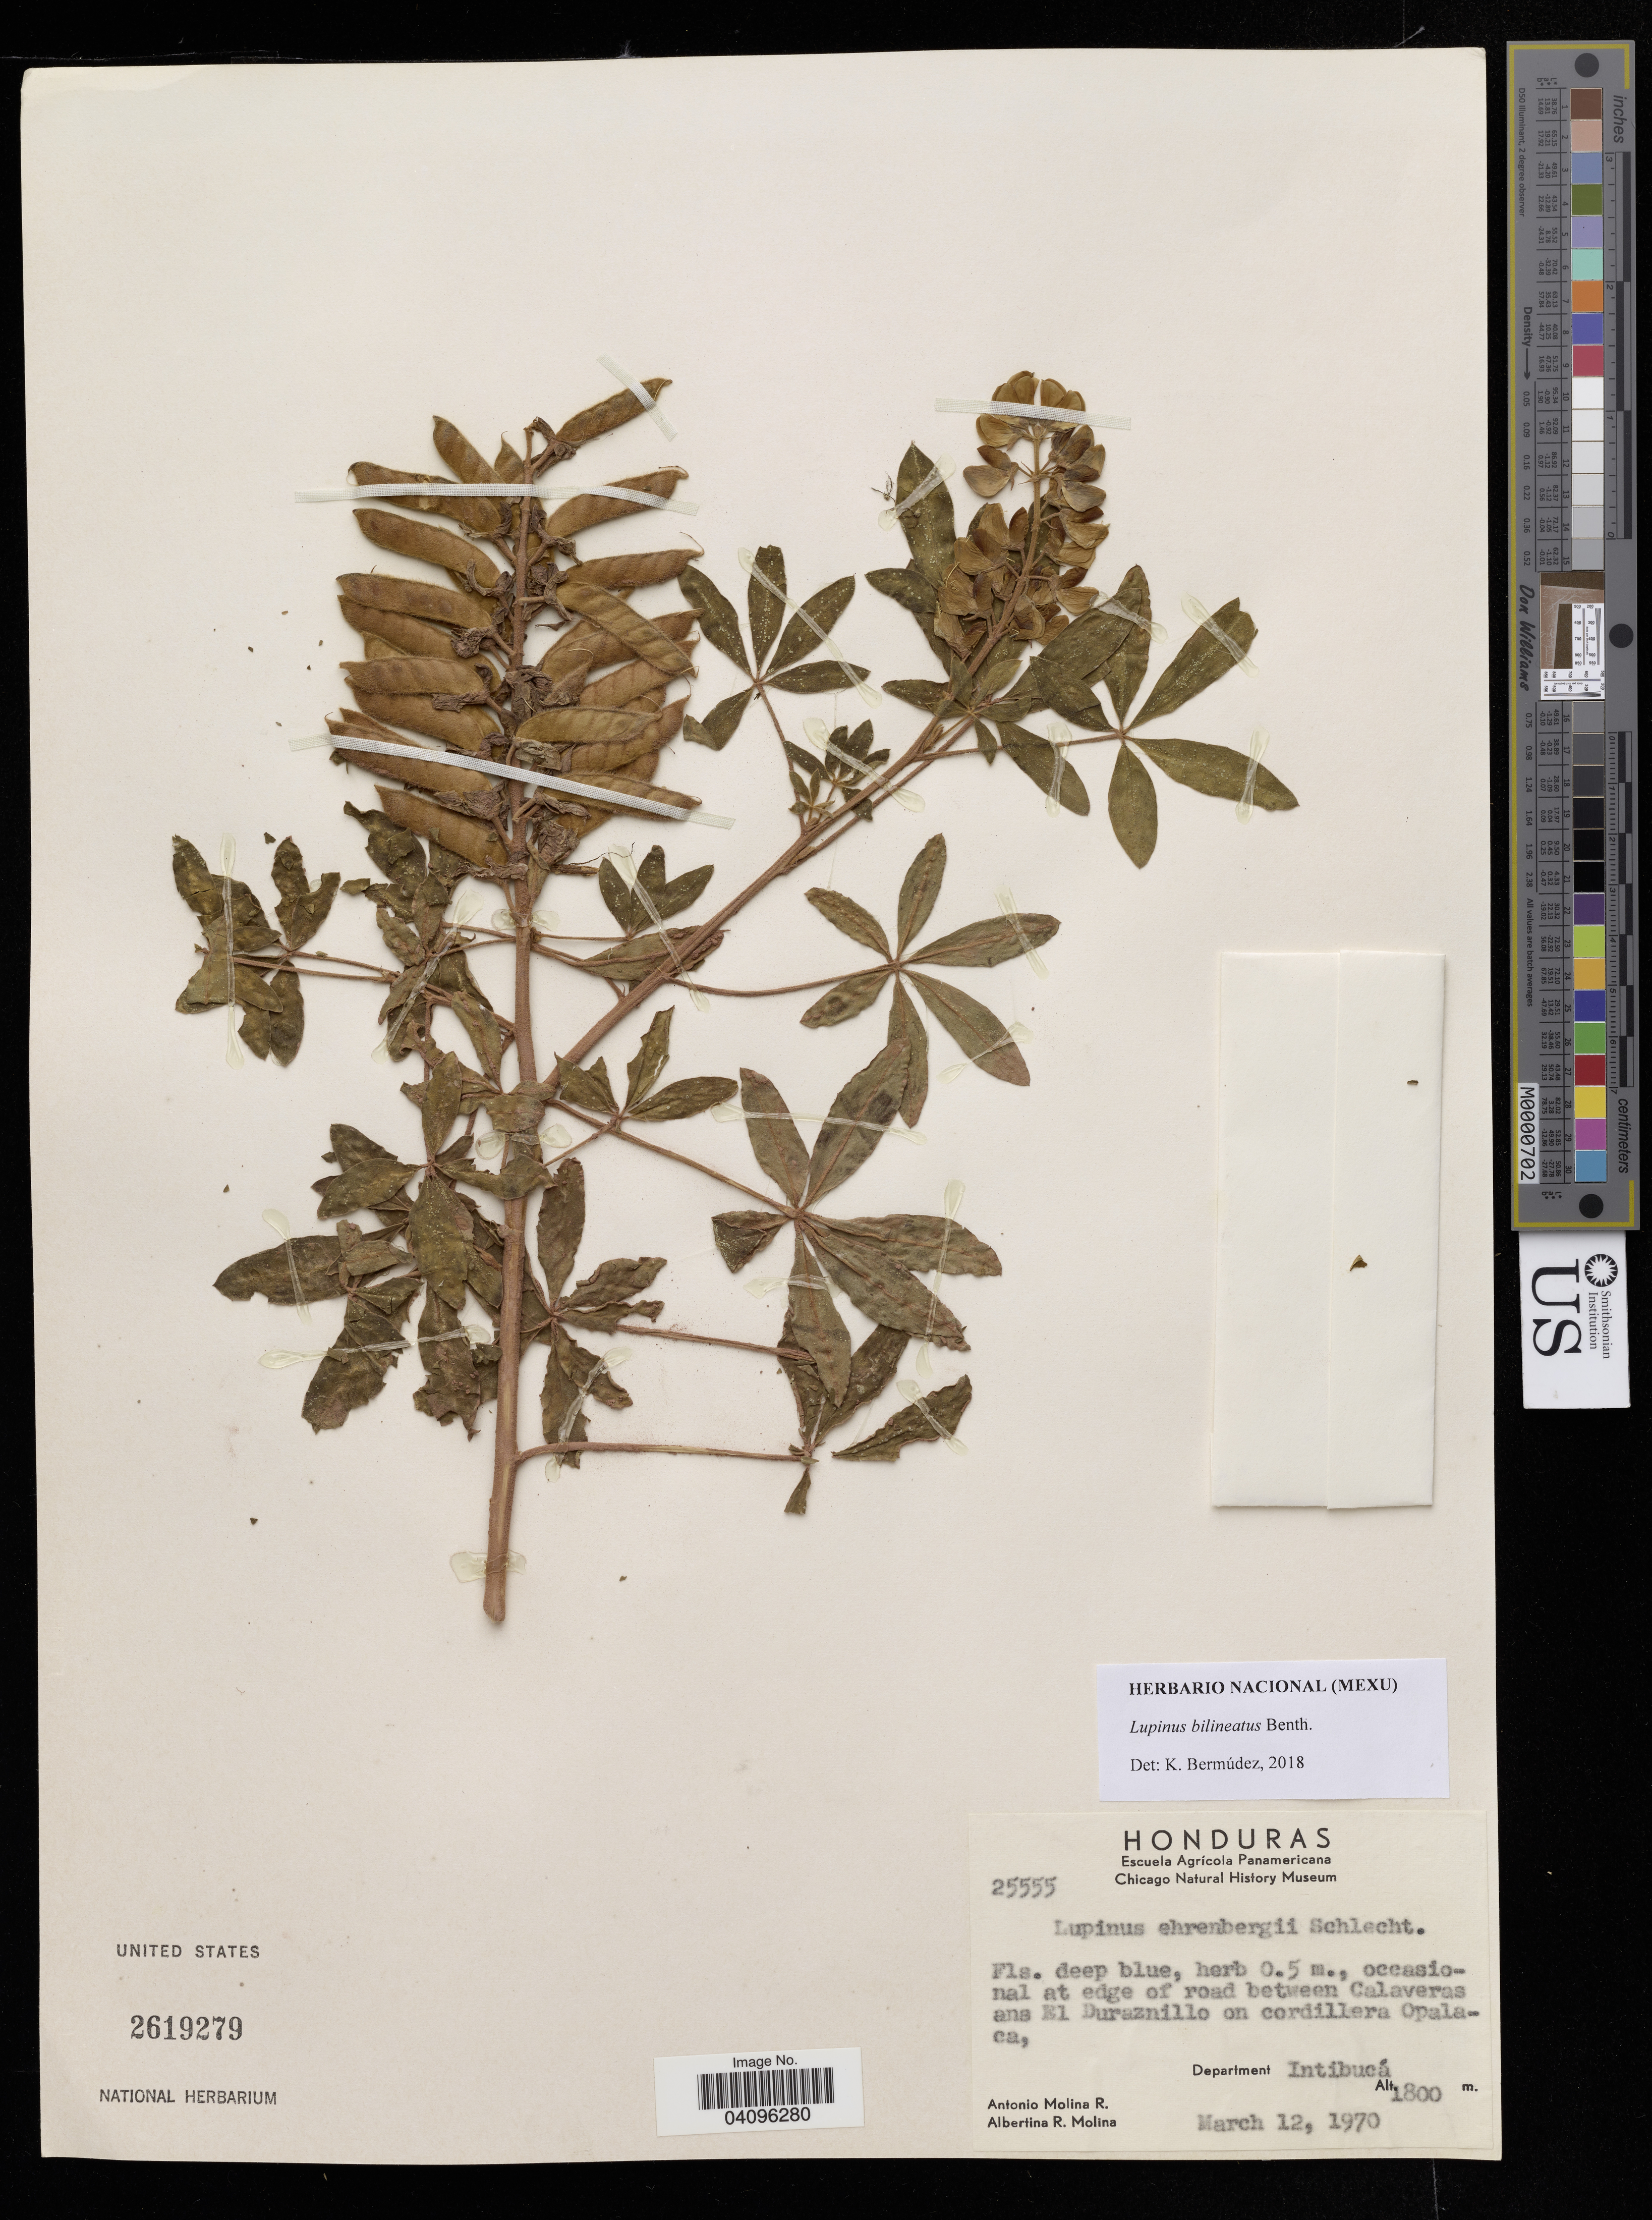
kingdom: Plantae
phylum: Tracheophyta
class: Magnoliopsida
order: Fabales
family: Fabaceae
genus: Lupinus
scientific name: Lupinus bilineatus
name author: Benth.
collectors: A. Molina R. & A. R. Molina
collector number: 25555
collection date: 1970-03-12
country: Honduras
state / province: Intibuca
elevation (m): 1800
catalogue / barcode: US 2619279